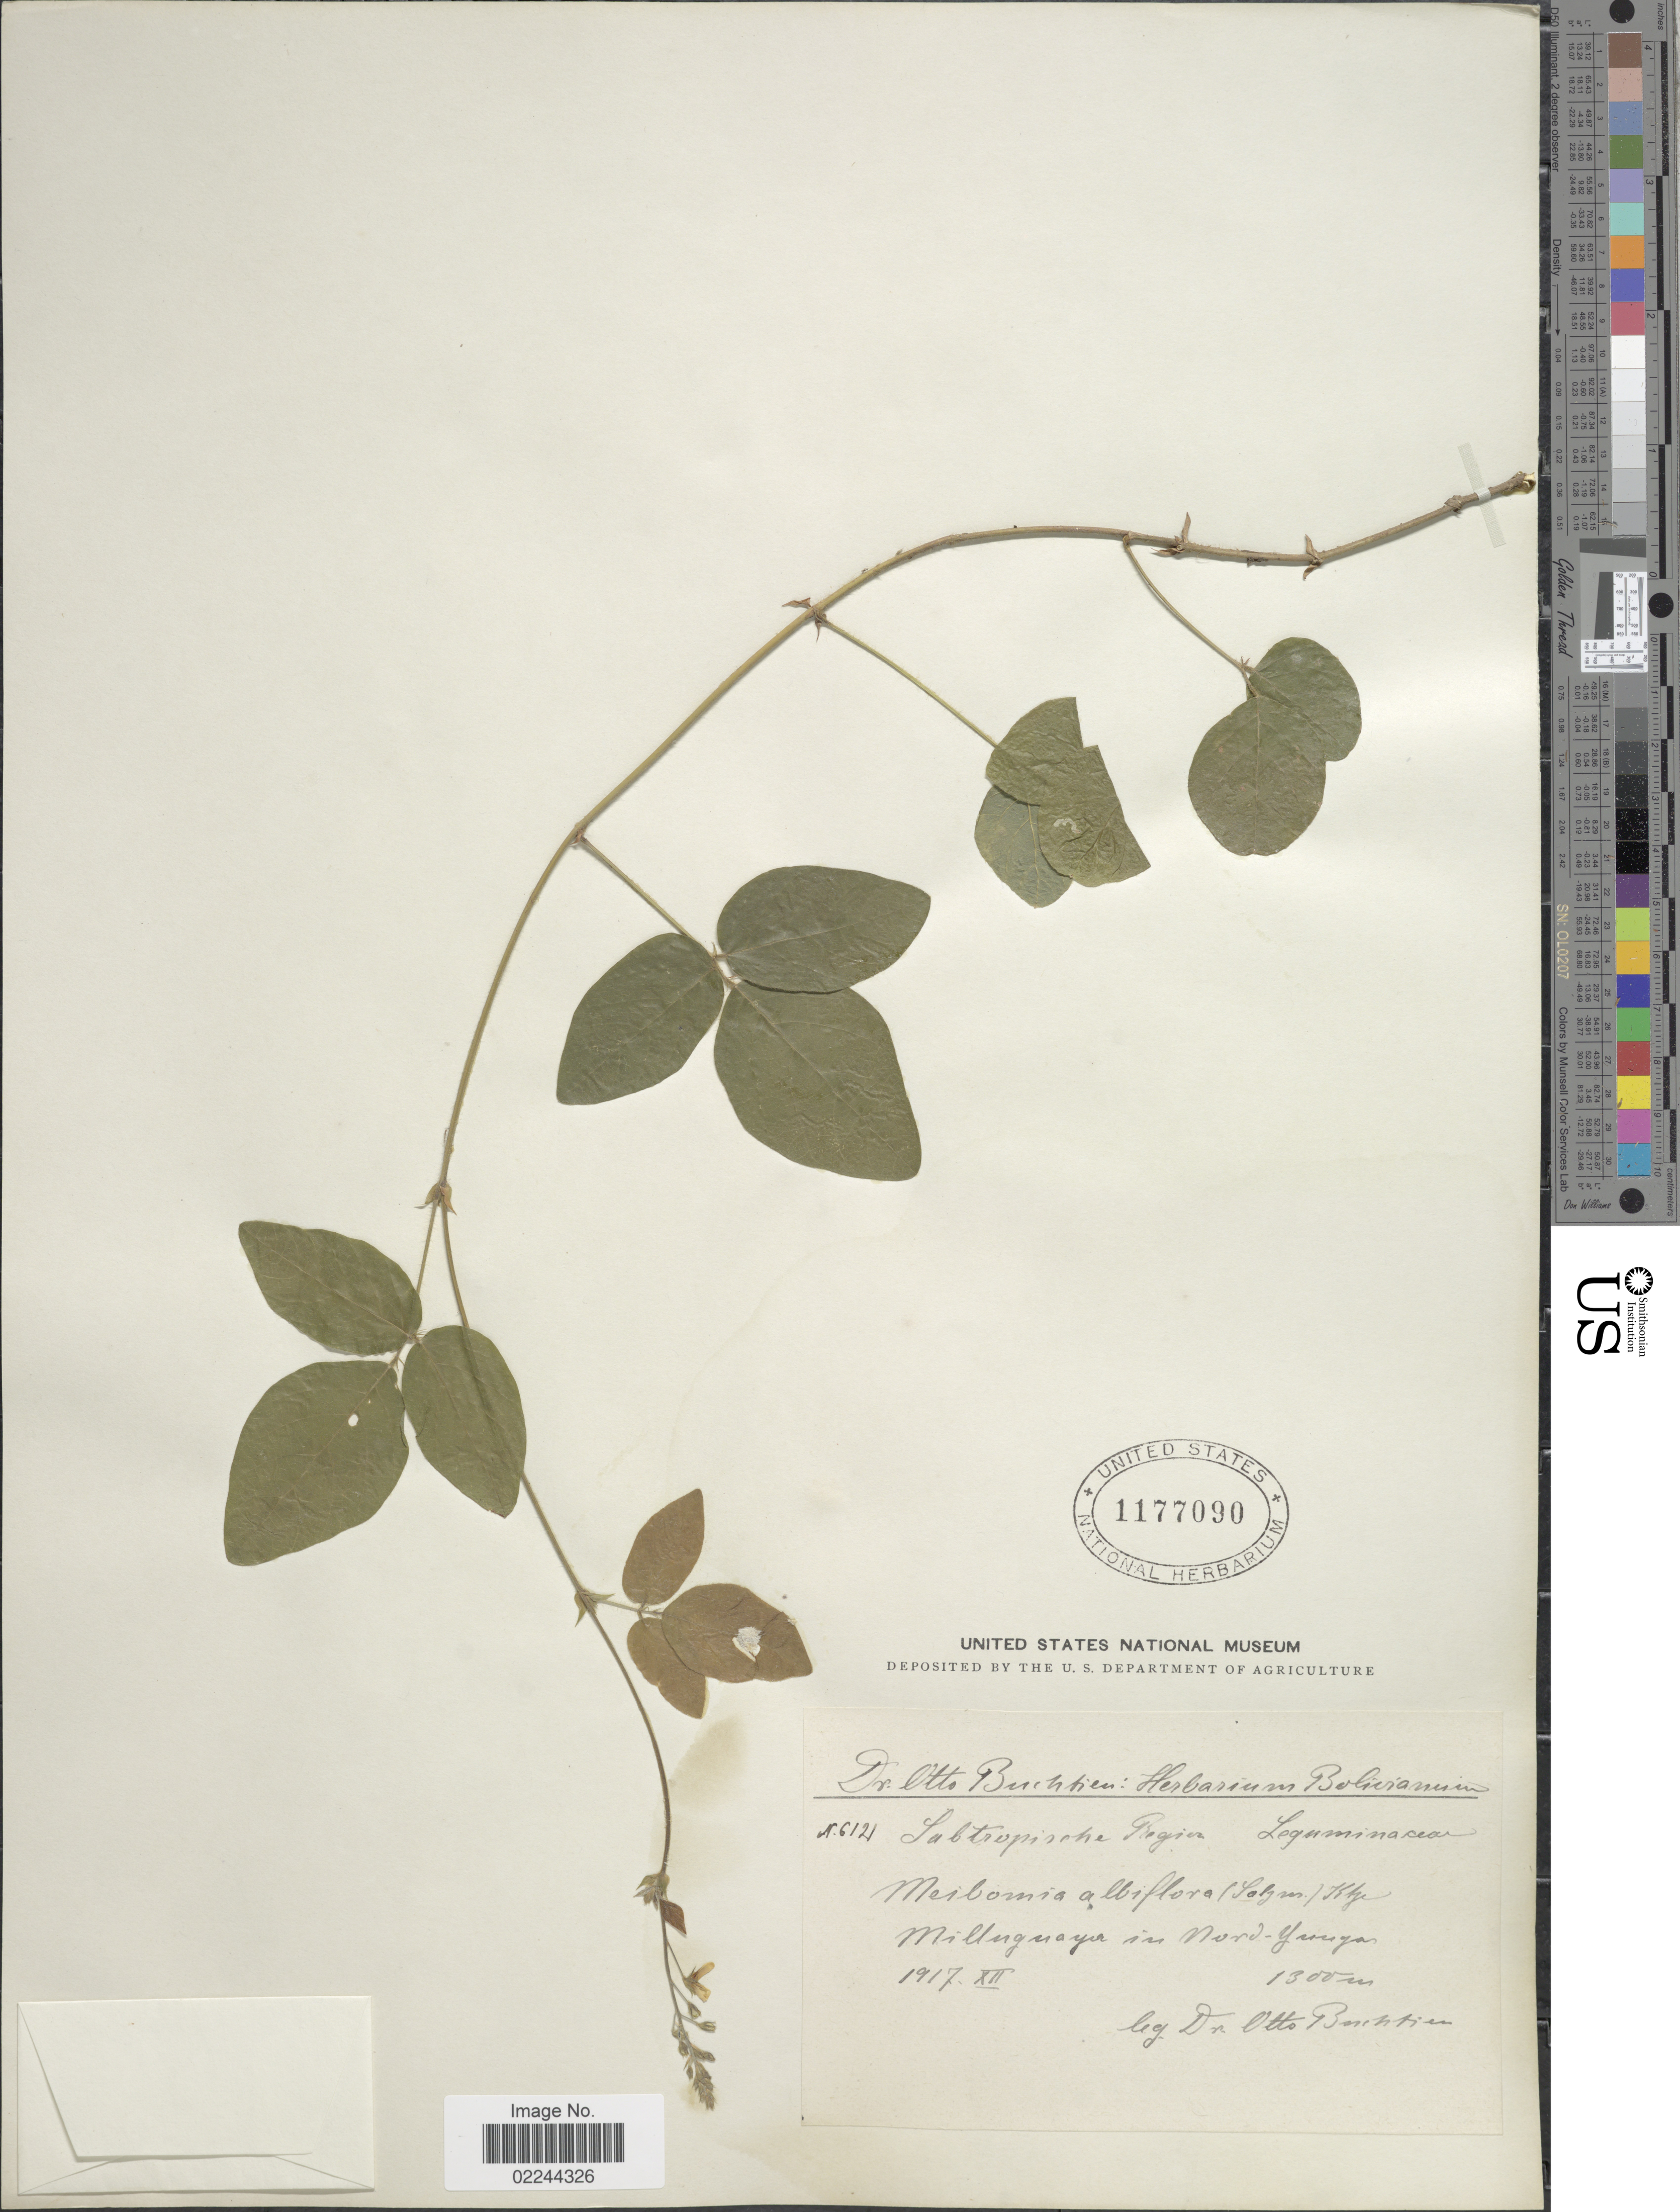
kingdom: Plantae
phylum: Tracheophyta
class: Magnoliopsida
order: Fabales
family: Fabaceae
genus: Desmodium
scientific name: Desmodium affine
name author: Schltdl.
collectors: O. Buchtien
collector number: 6121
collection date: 1917-12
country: Bolivia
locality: Milluguaya in Nord-Yungas.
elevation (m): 1300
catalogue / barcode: US 1177090